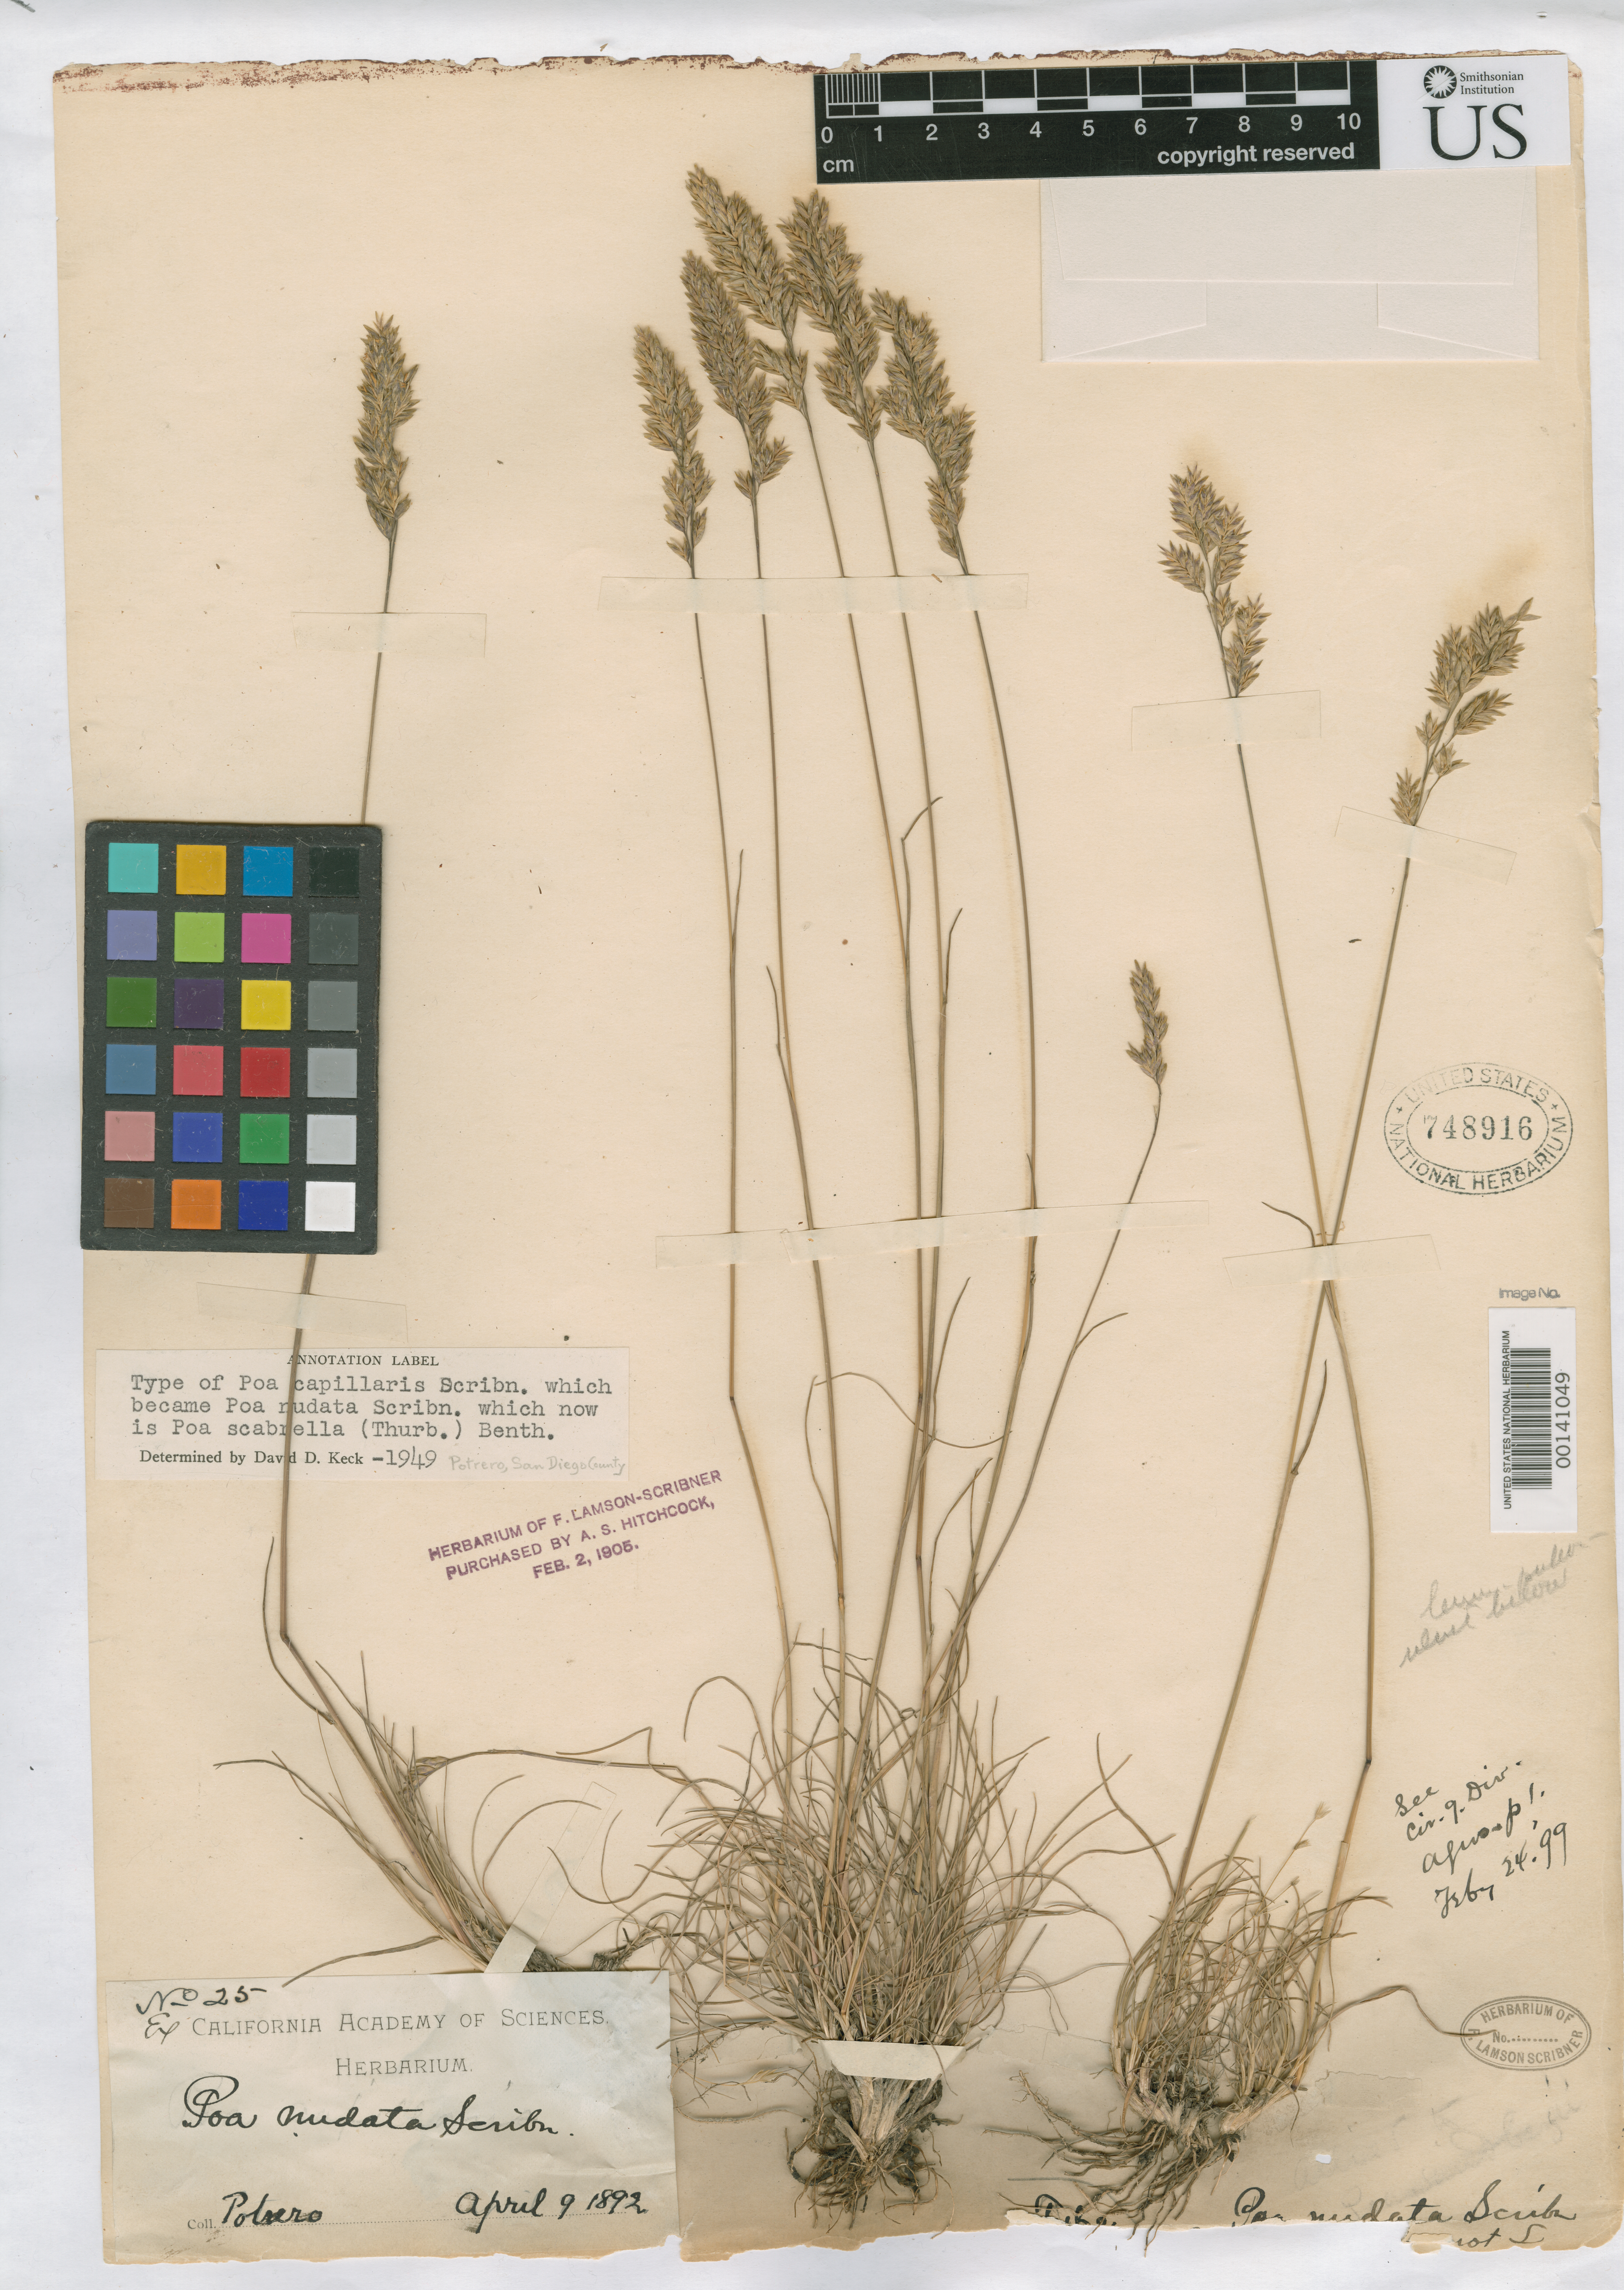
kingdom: Plantae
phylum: Tracheophyta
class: Liliopsida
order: Poales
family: Poaceae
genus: Poa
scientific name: Poa capillaris Scribn., nom. illeg.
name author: Scribn.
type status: Holotype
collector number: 25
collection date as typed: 09 Apr 1892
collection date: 1892-04-09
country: United States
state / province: California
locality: Potrero.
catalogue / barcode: US 748916